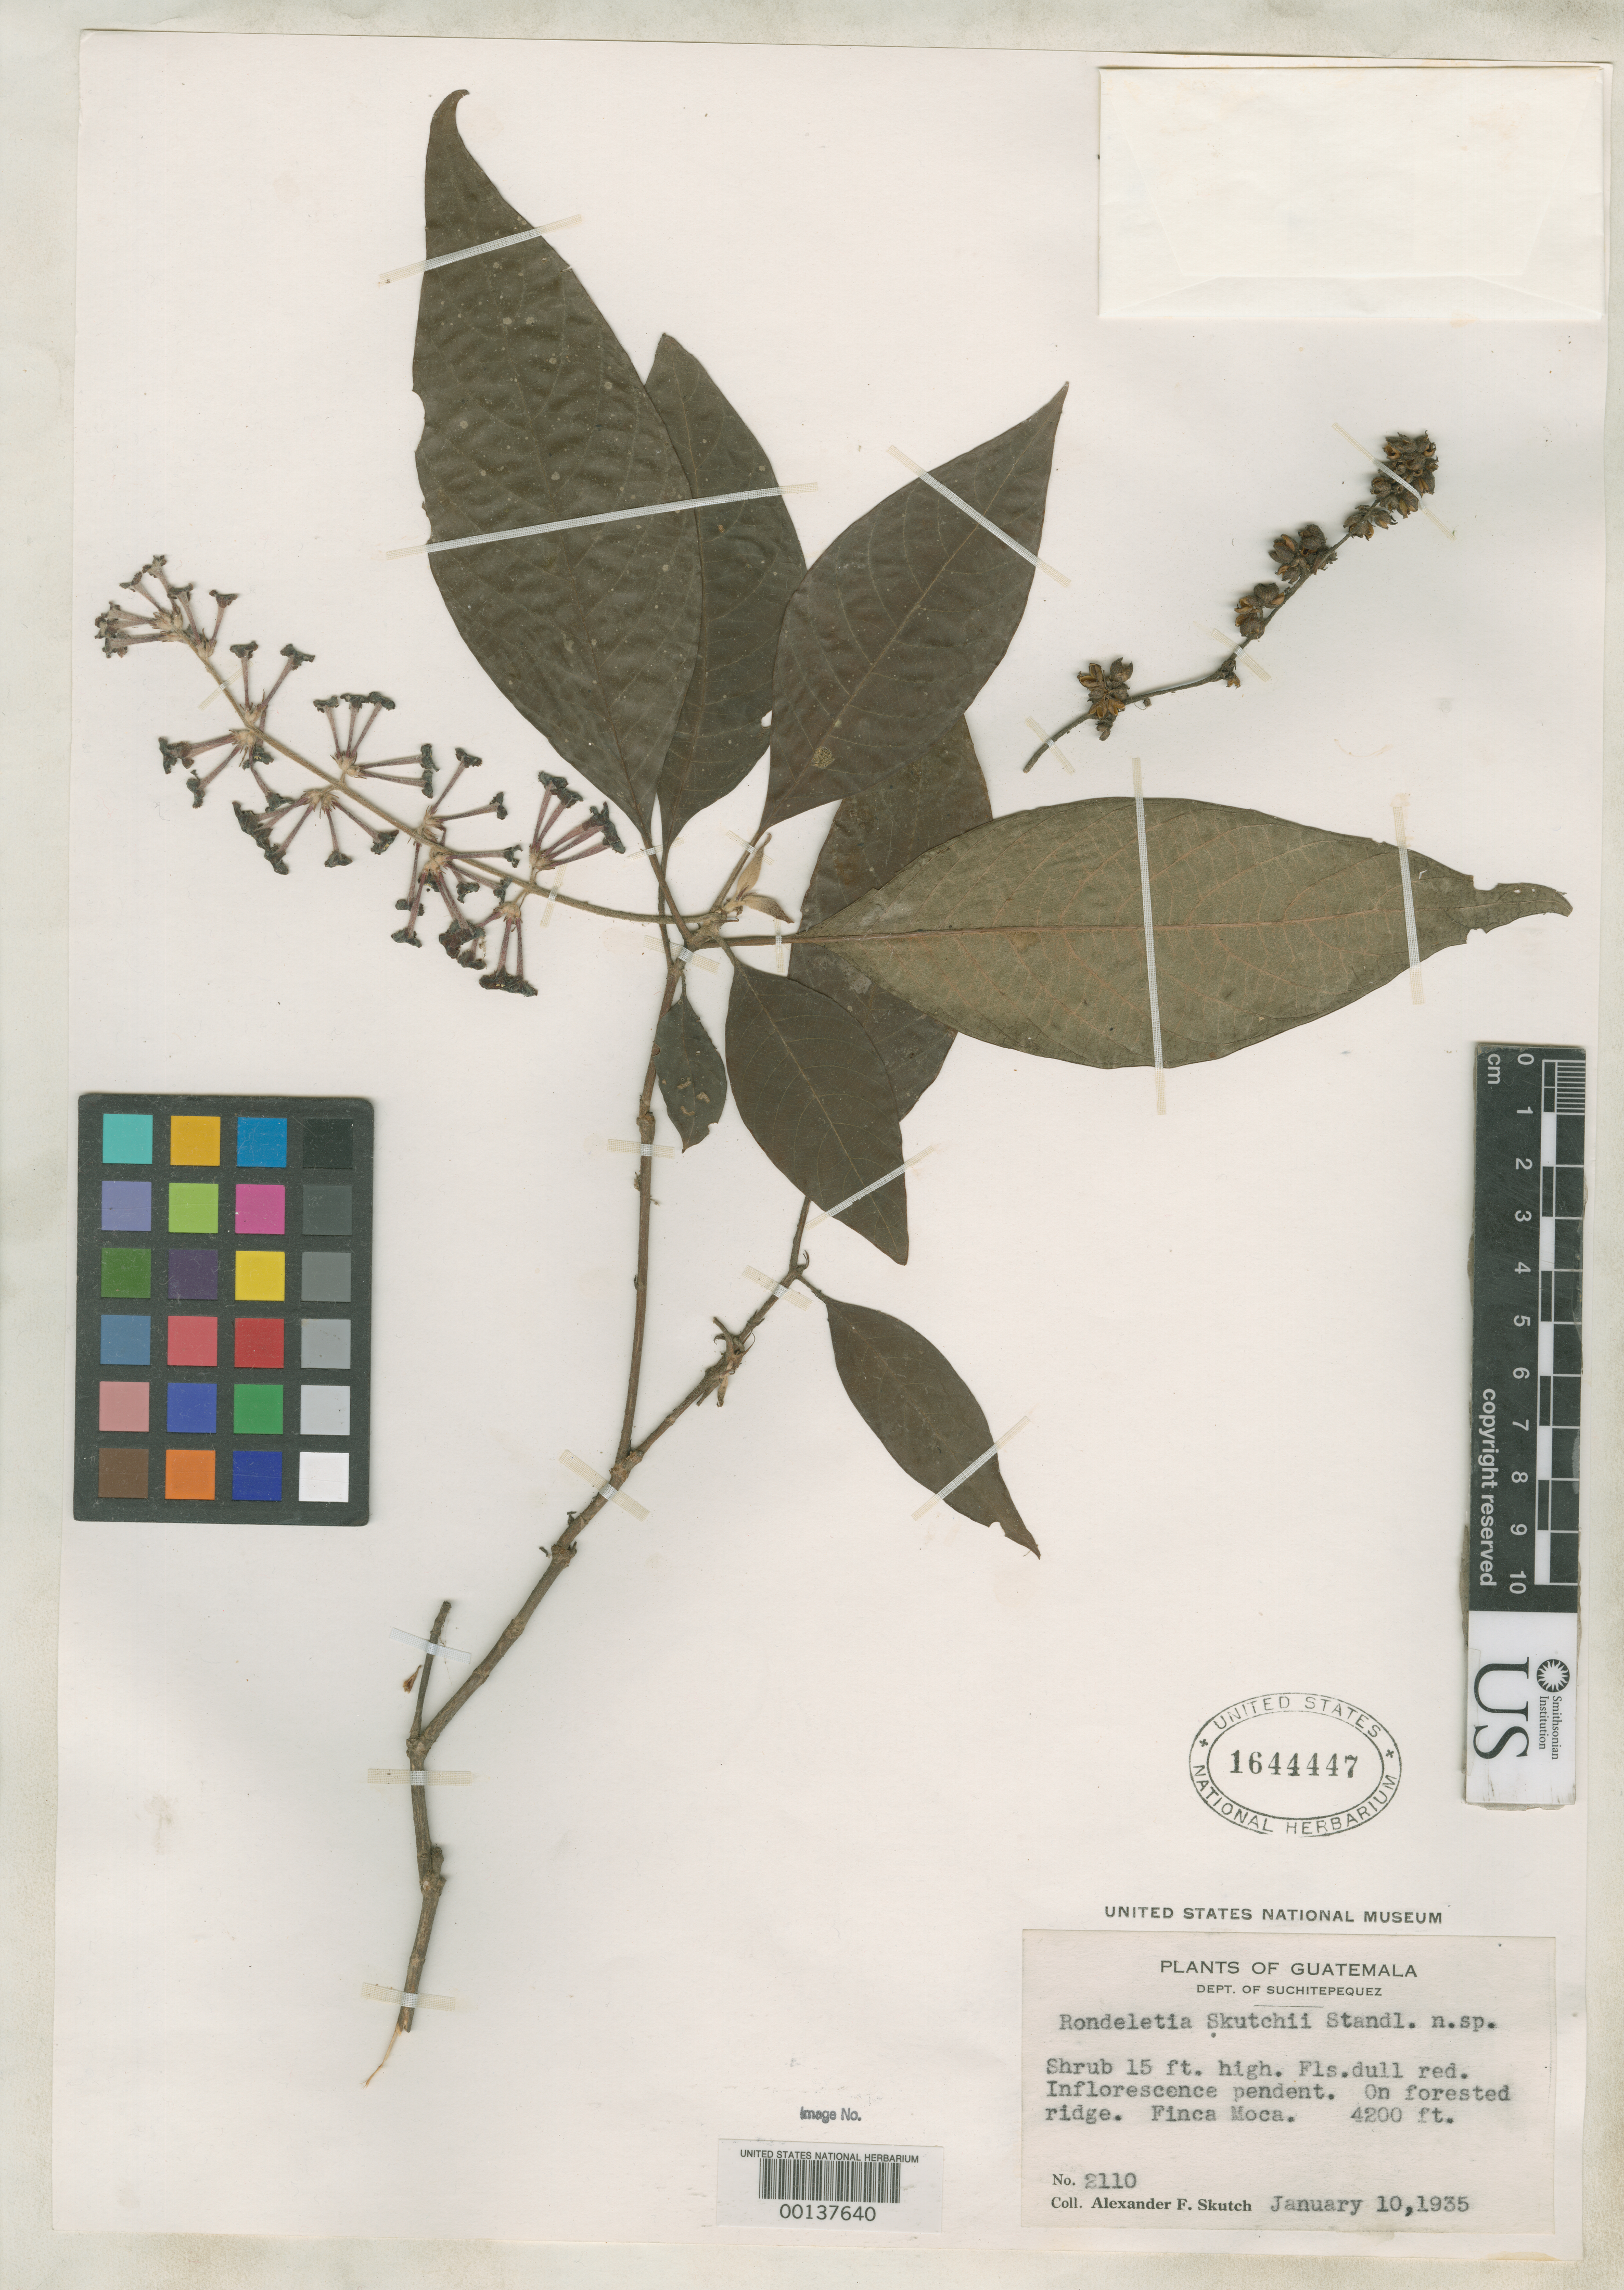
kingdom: Plantae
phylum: Tracheophyta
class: Magnoliopsida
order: Gentianales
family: Rubiaceae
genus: Rondeletia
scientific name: Rondeletia skutchii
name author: Standl. & Steyerm.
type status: Isotype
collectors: A. F. Skutch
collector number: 2110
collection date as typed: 10 Jan 1935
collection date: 1935-01-10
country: Guatemala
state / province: Suchitepéquez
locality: Finca Moca.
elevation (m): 1260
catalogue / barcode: US 1644447